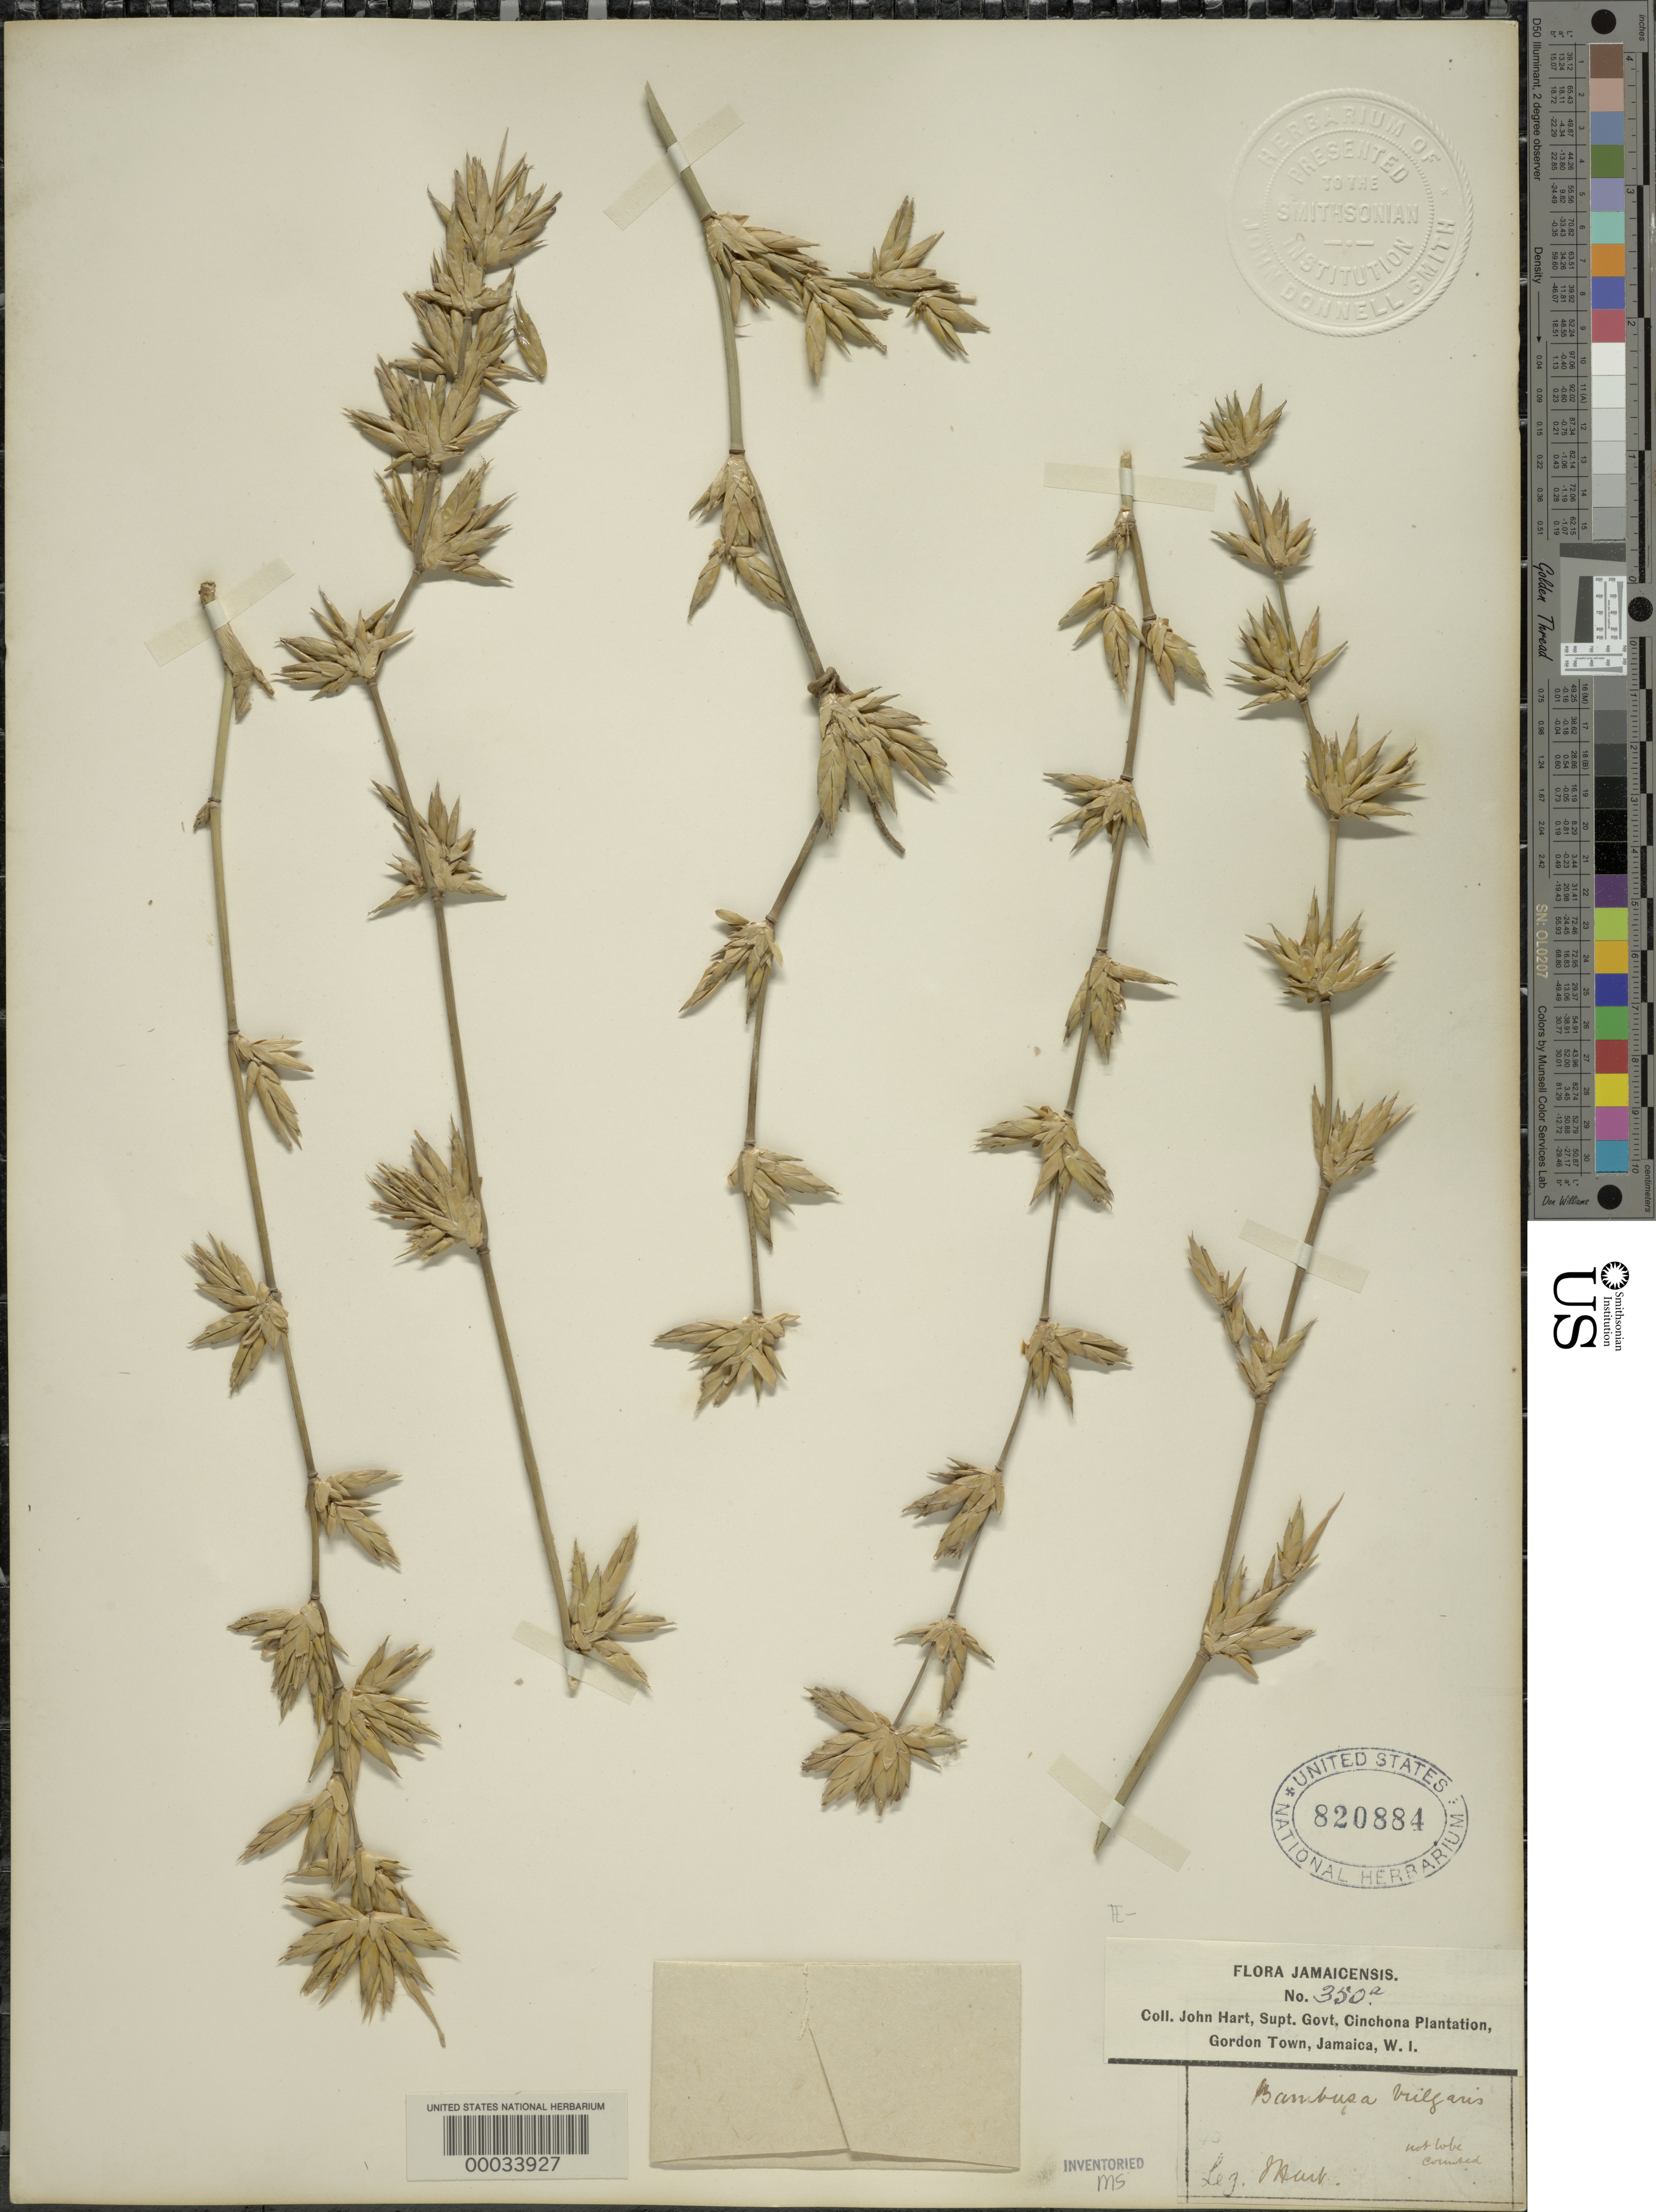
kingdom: Plantae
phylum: Tracheophyta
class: Liliopsida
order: Poales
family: Poaceae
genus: Bambusa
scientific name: Bambusa vulgaris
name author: Schrad. ex J.C. Wendl.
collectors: J. Hart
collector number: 350 A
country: Jamaica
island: Greater Antilles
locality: Cinchona plantation-gordon town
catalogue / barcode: US 820884